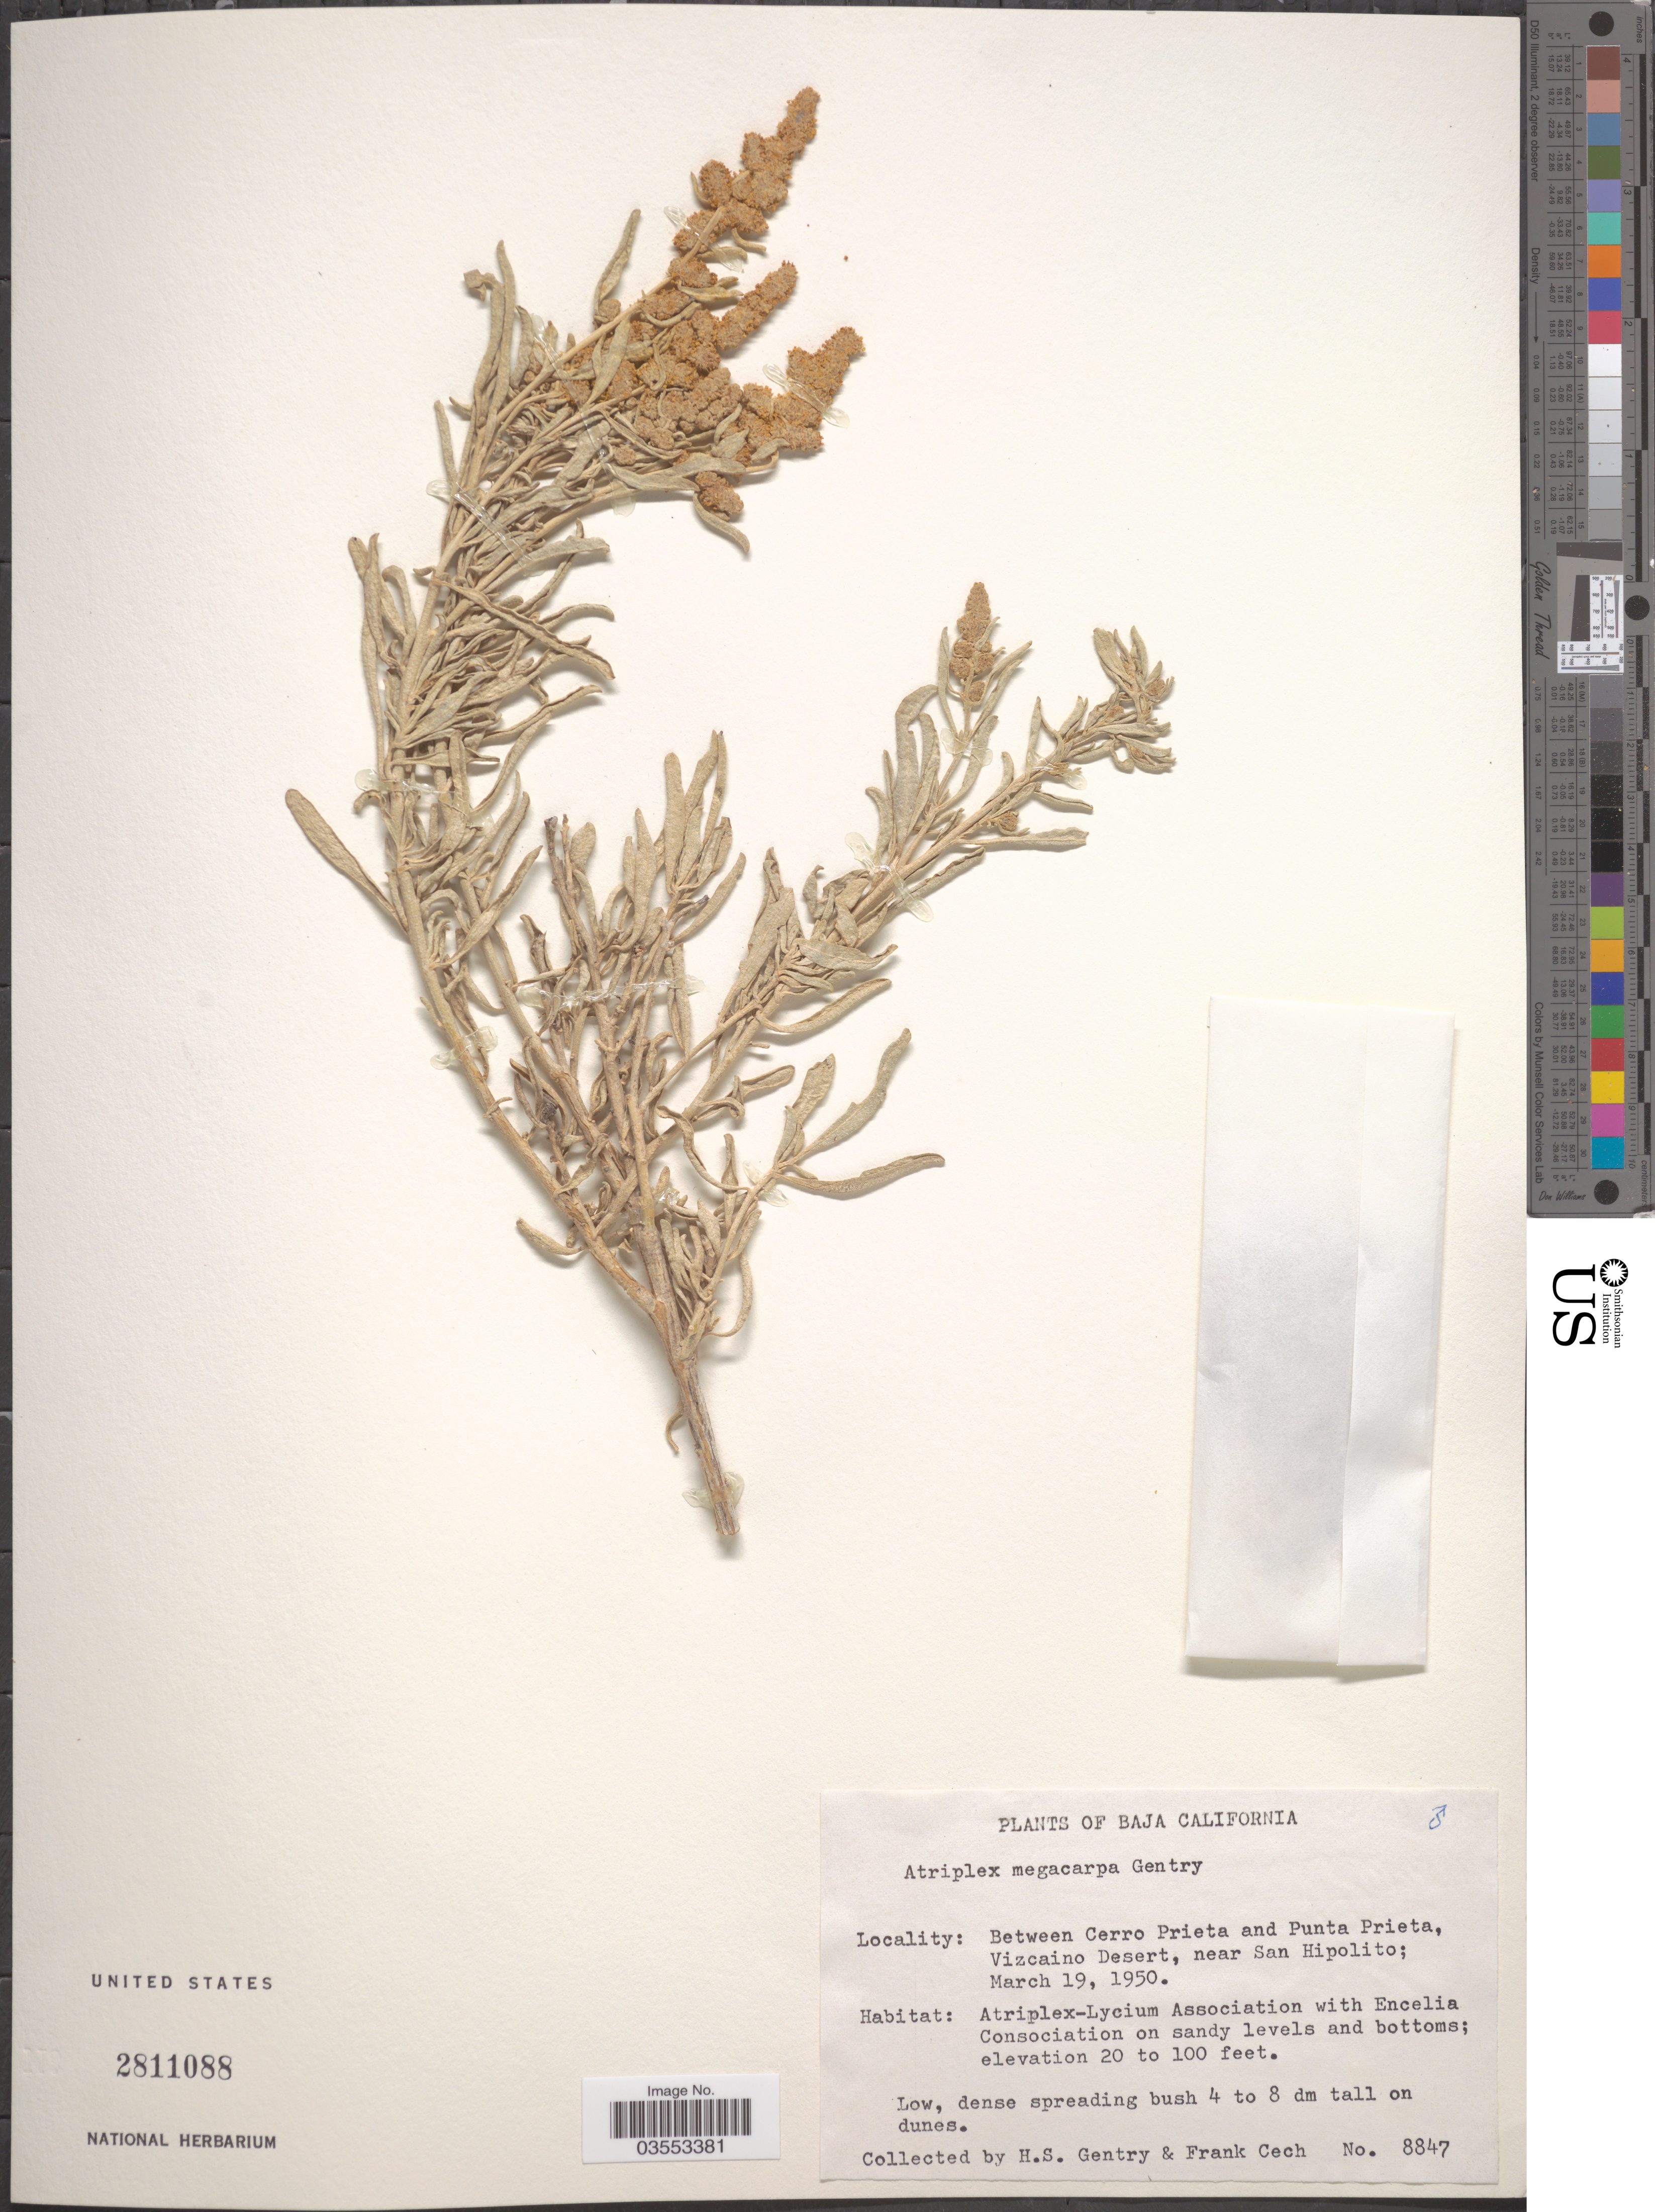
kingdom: Plantae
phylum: Tracheophyta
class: Magnoliopsida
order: Caryophyllales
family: Amaranthaceae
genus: Atriplex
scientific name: Atriplex canescens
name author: (Pursh) Nutt.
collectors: H. S. Gentry & F. Cech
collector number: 8847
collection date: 1950-03-19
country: Mexico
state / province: Baja California Norte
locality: Between Cerro Prieta and Punta Prieta Vizcaino Desert, near San Hipolito.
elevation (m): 6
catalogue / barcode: US 2811088